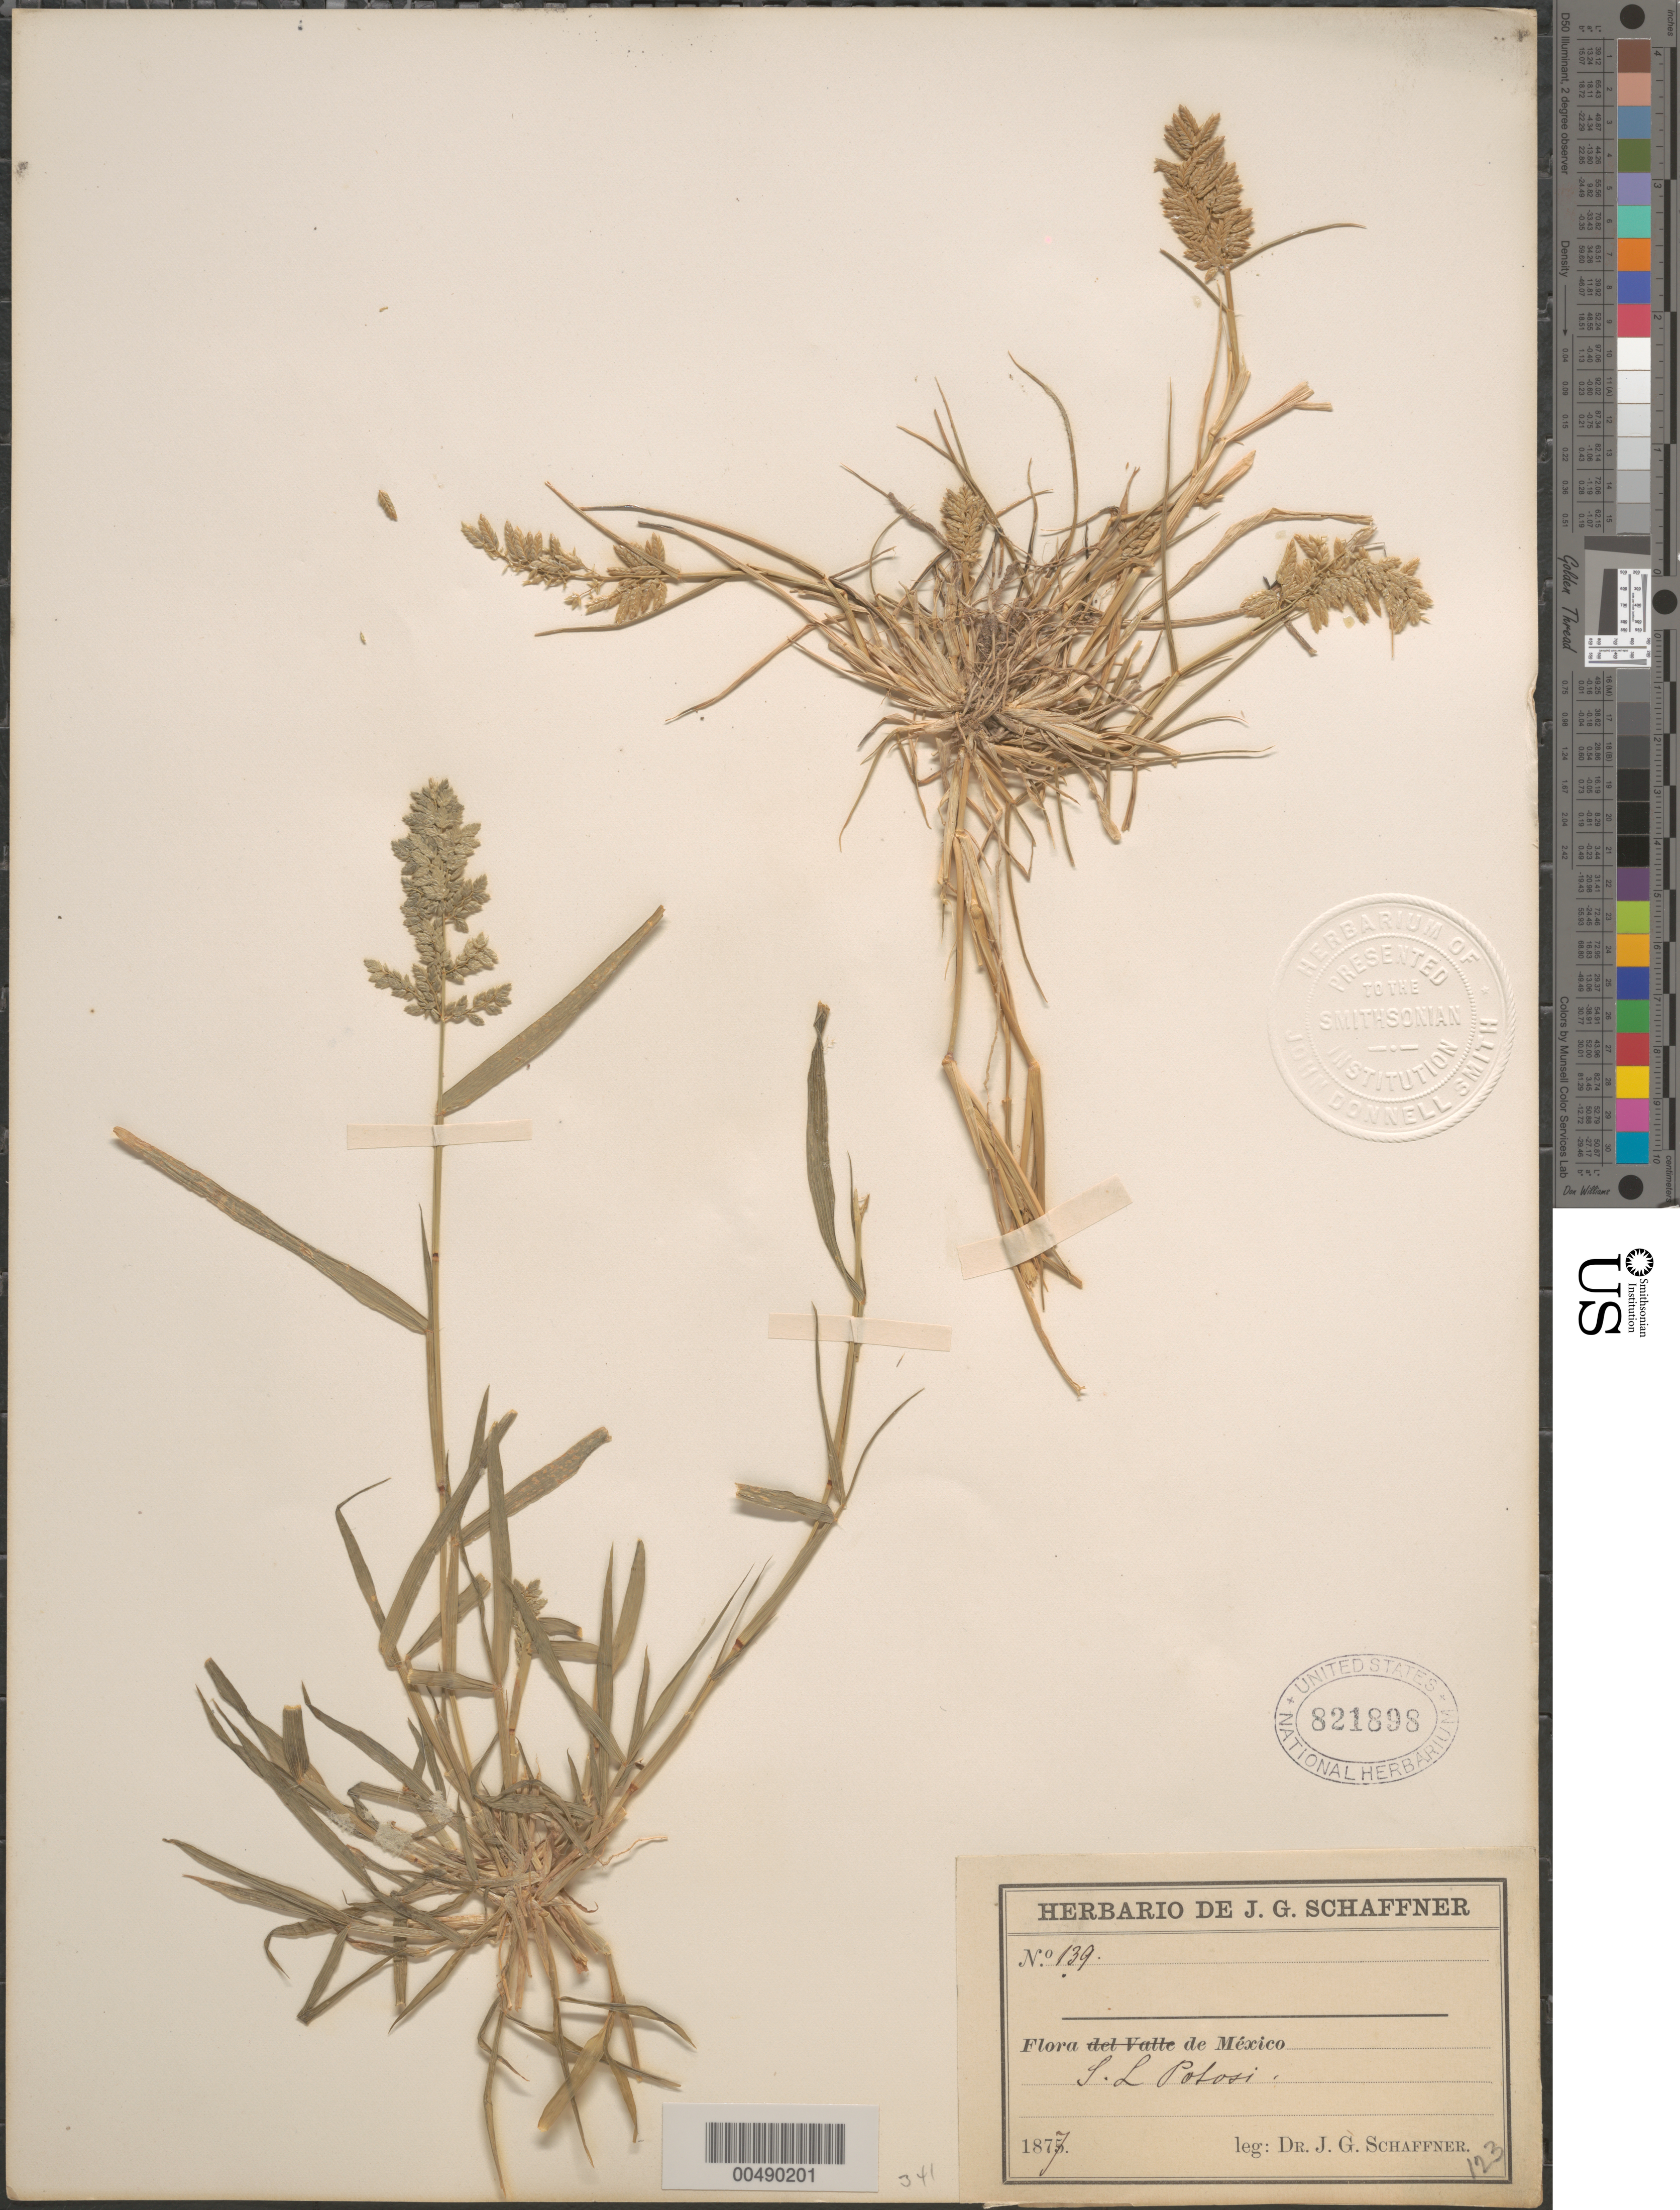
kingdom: Plantae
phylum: Tracheophyta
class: Liliopsida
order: Poales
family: Poaceae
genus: Eragrostis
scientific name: Eragrostis cilianensis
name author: (Bellardi) Vignolo ex Janch.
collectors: J. G. Schaffner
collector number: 139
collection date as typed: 1875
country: Mexico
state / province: San Luis Potosi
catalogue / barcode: US 821898